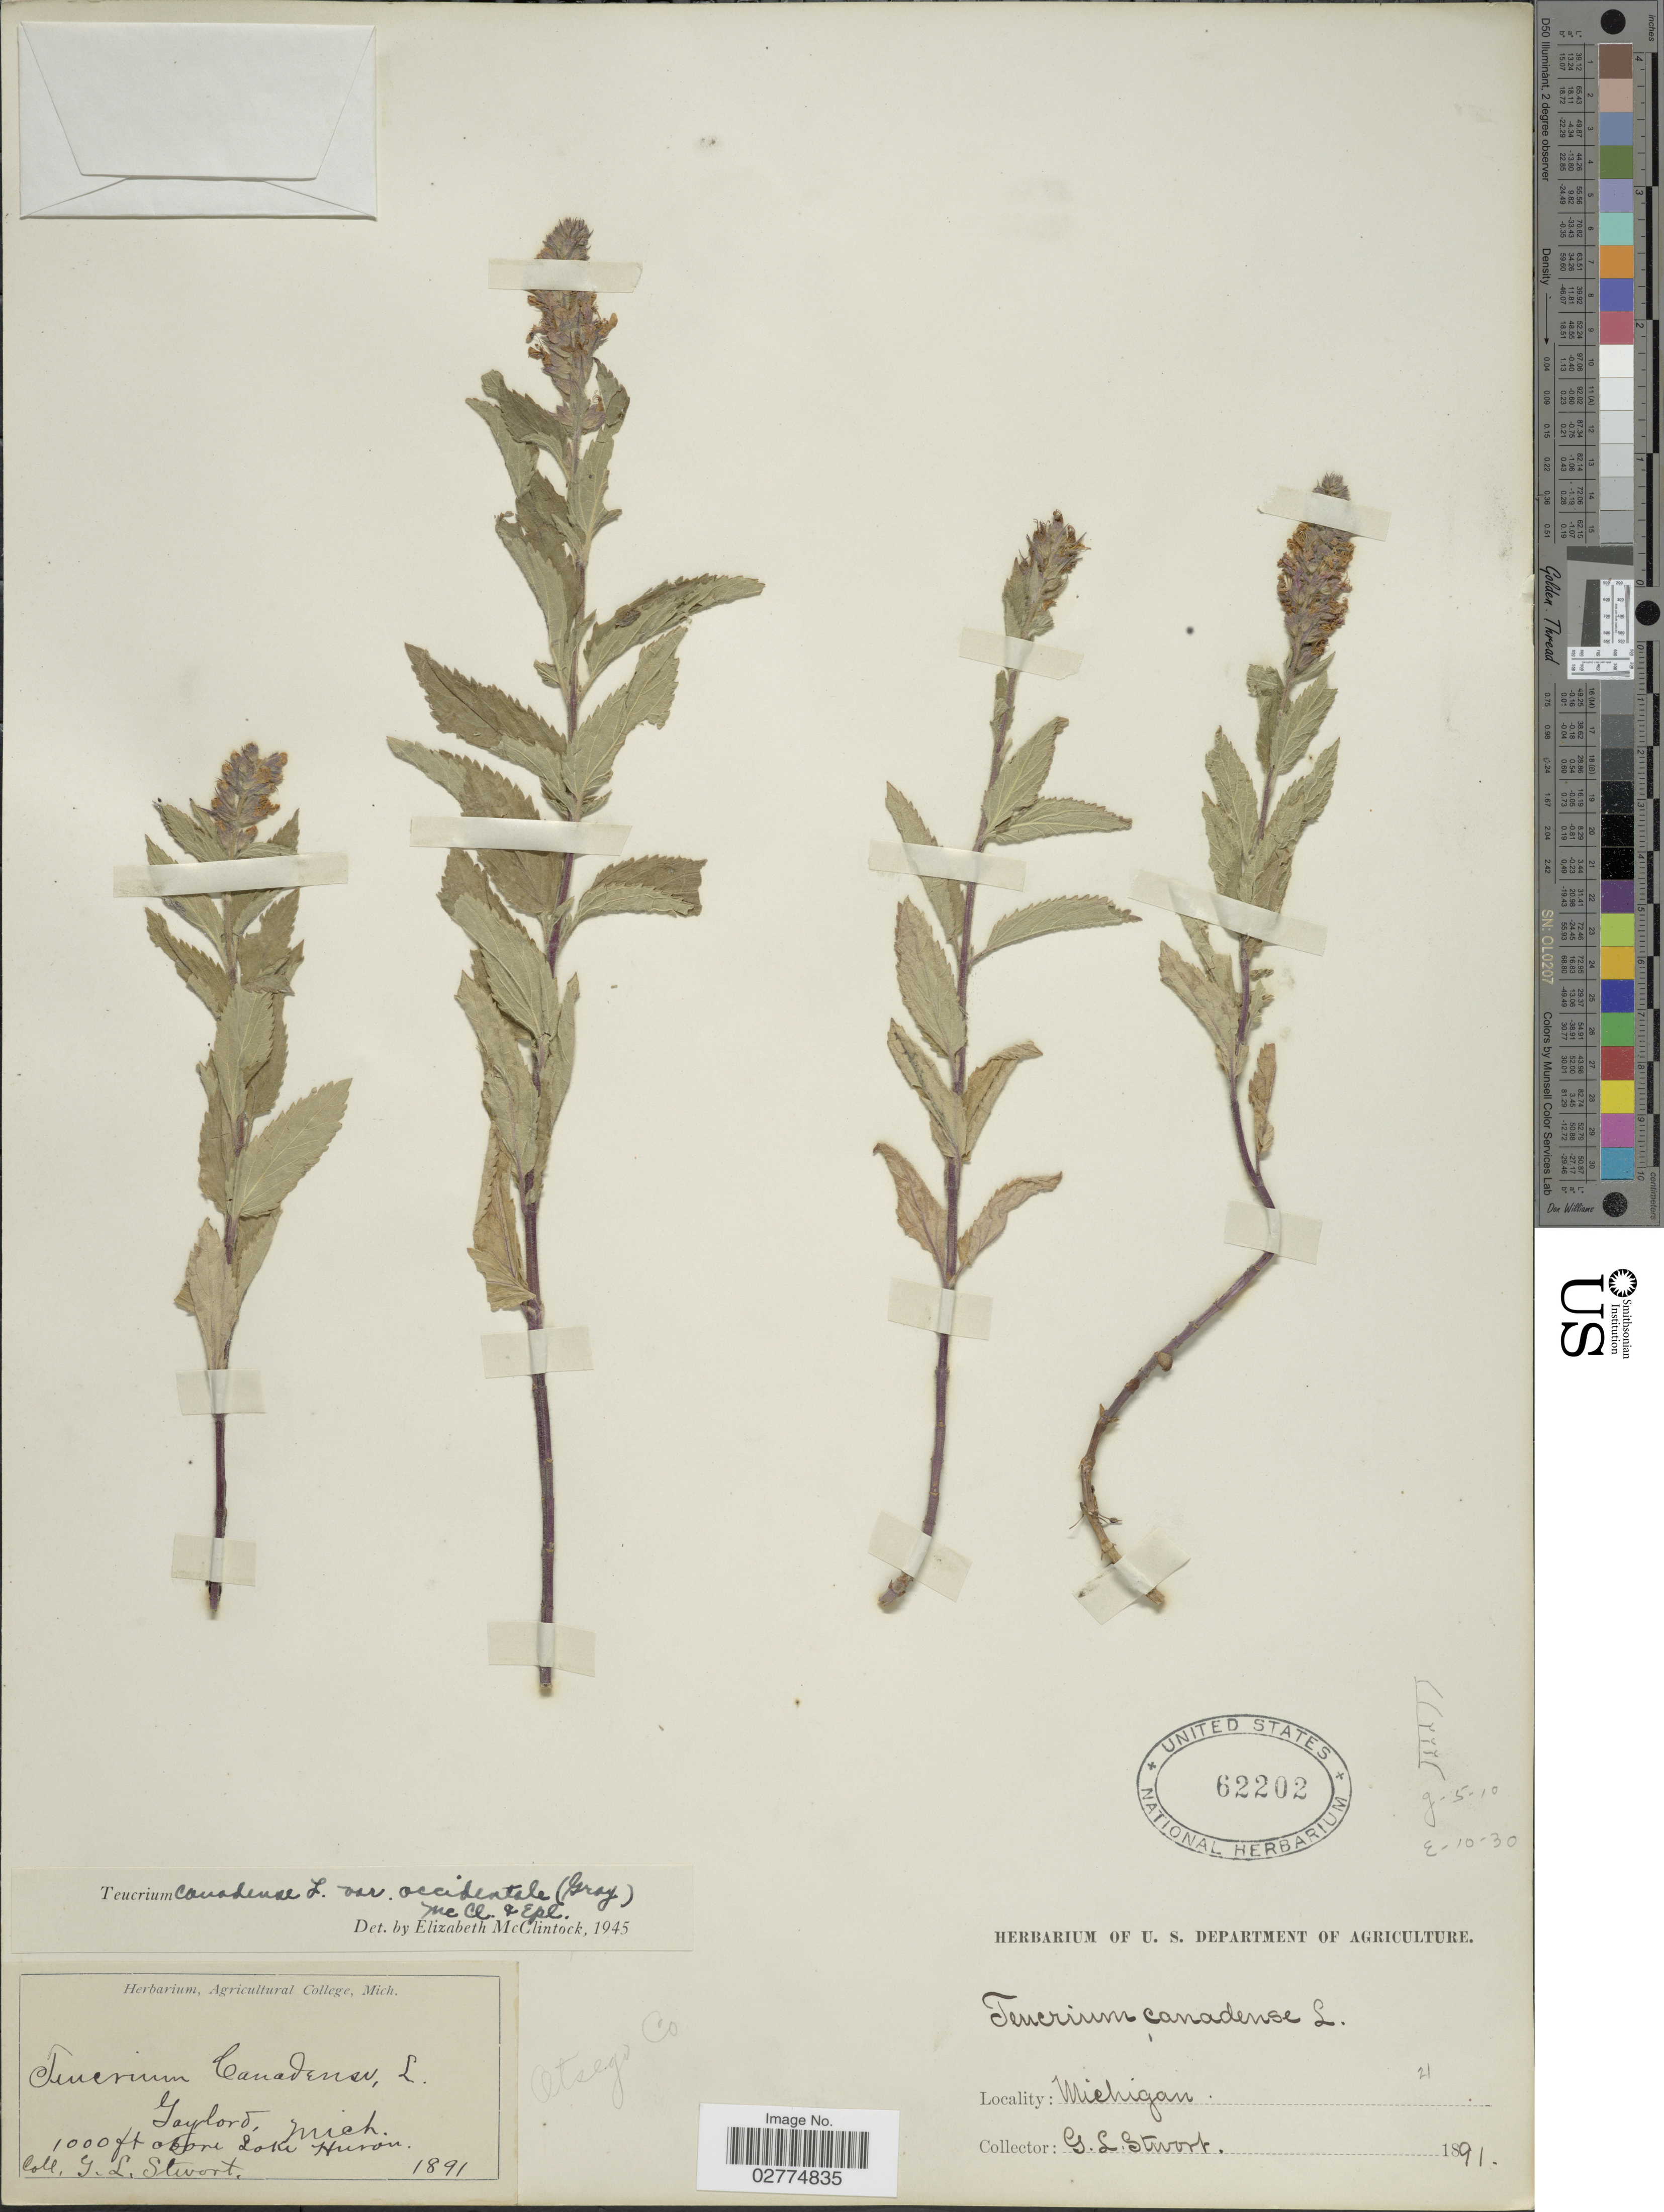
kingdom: Plantae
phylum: Tracheophyta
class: Magnoliopsida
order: Lamiales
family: Lamiaceae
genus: Teucrium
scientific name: Teucrium canadense var. occidentale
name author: (A. Gray) E. M. McClint. & Epling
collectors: G. Stwort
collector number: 21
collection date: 1891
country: United States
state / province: Michigan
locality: Gaylord, above Lake Huron, Otsega Co.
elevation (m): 305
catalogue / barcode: US 62202